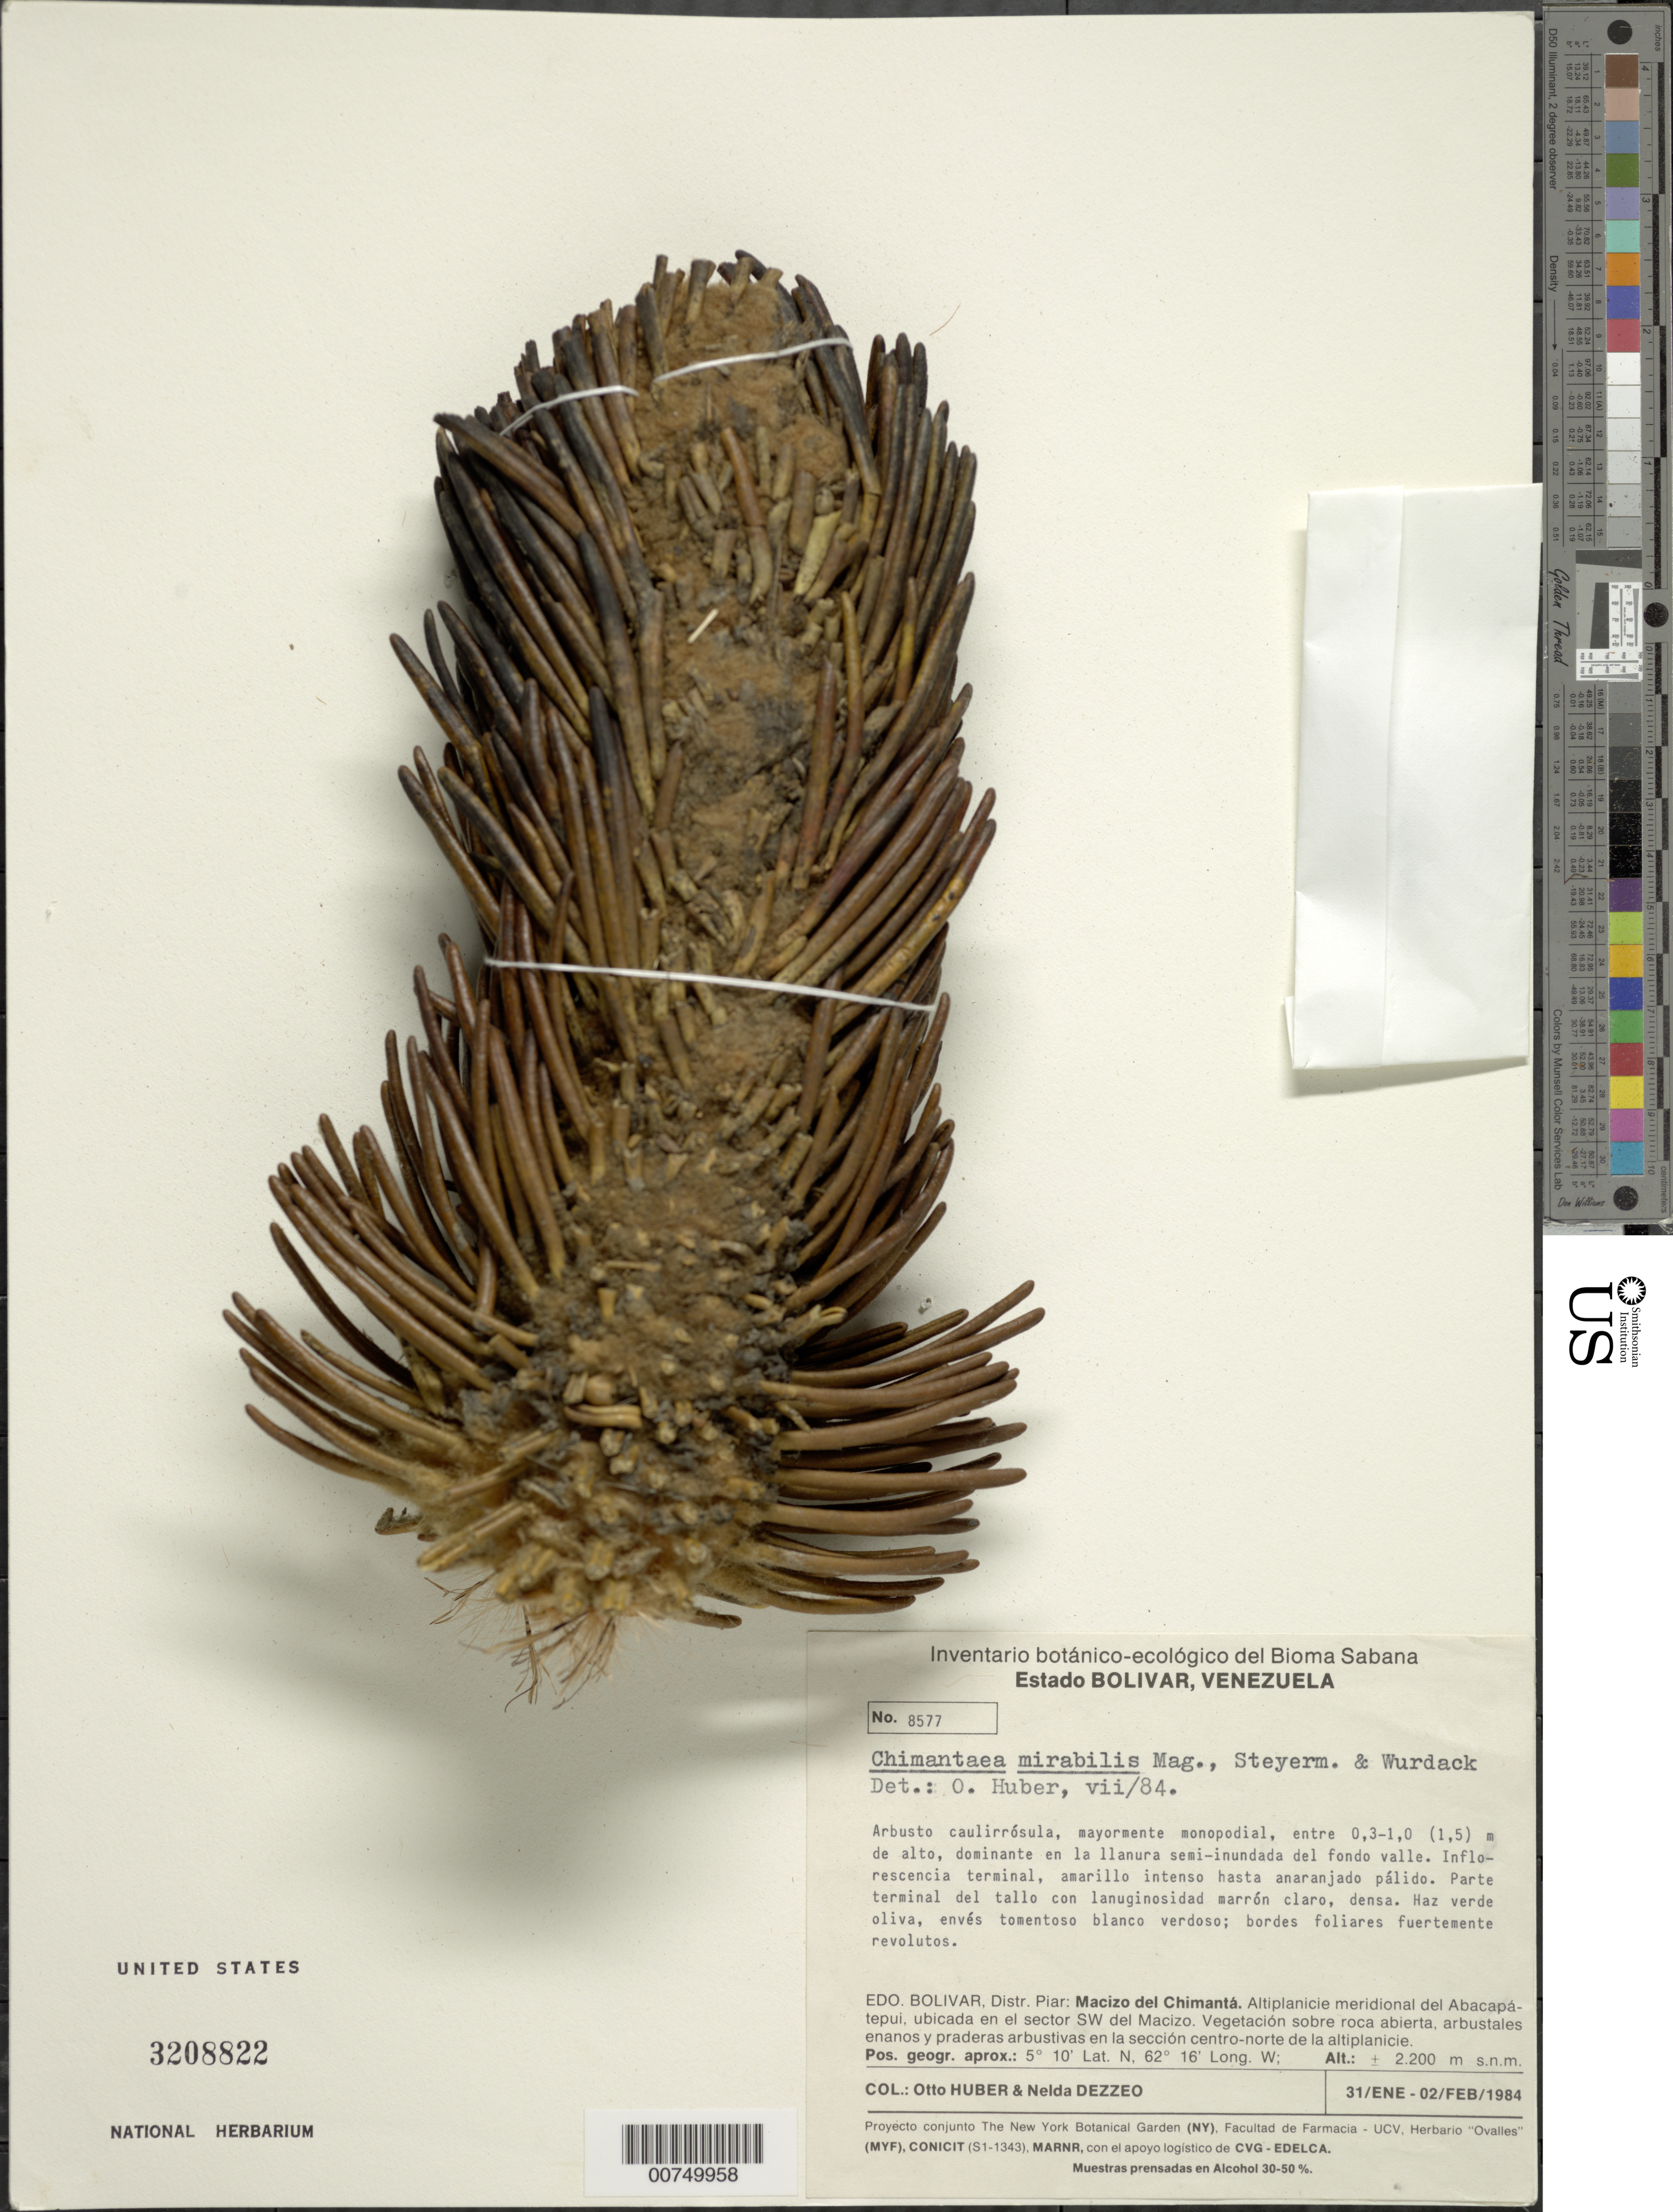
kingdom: Plantae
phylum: Tracheophyta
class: Magnoliopsida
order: Asterales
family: Asteraceae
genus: Chimantaea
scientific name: Chimantaea mirabilis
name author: Maguire et al.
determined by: Huber, Otto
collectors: O. Huber & N. Dezzeo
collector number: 8577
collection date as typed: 31-Jan-84 to 2-Feb-84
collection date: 1984-01-31/1984-02-02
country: Venezuela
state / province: Bolívar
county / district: Piar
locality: Macizo del Chimantá, altiplanicie meridional del Abacapá-tepuí, SW del Macizo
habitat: Vegetación sobre roca abierta, arbustales enanos y praderas arbustivas en la sección centro-norte de la altiplanicie.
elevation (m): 2200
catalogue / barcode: US 3208822